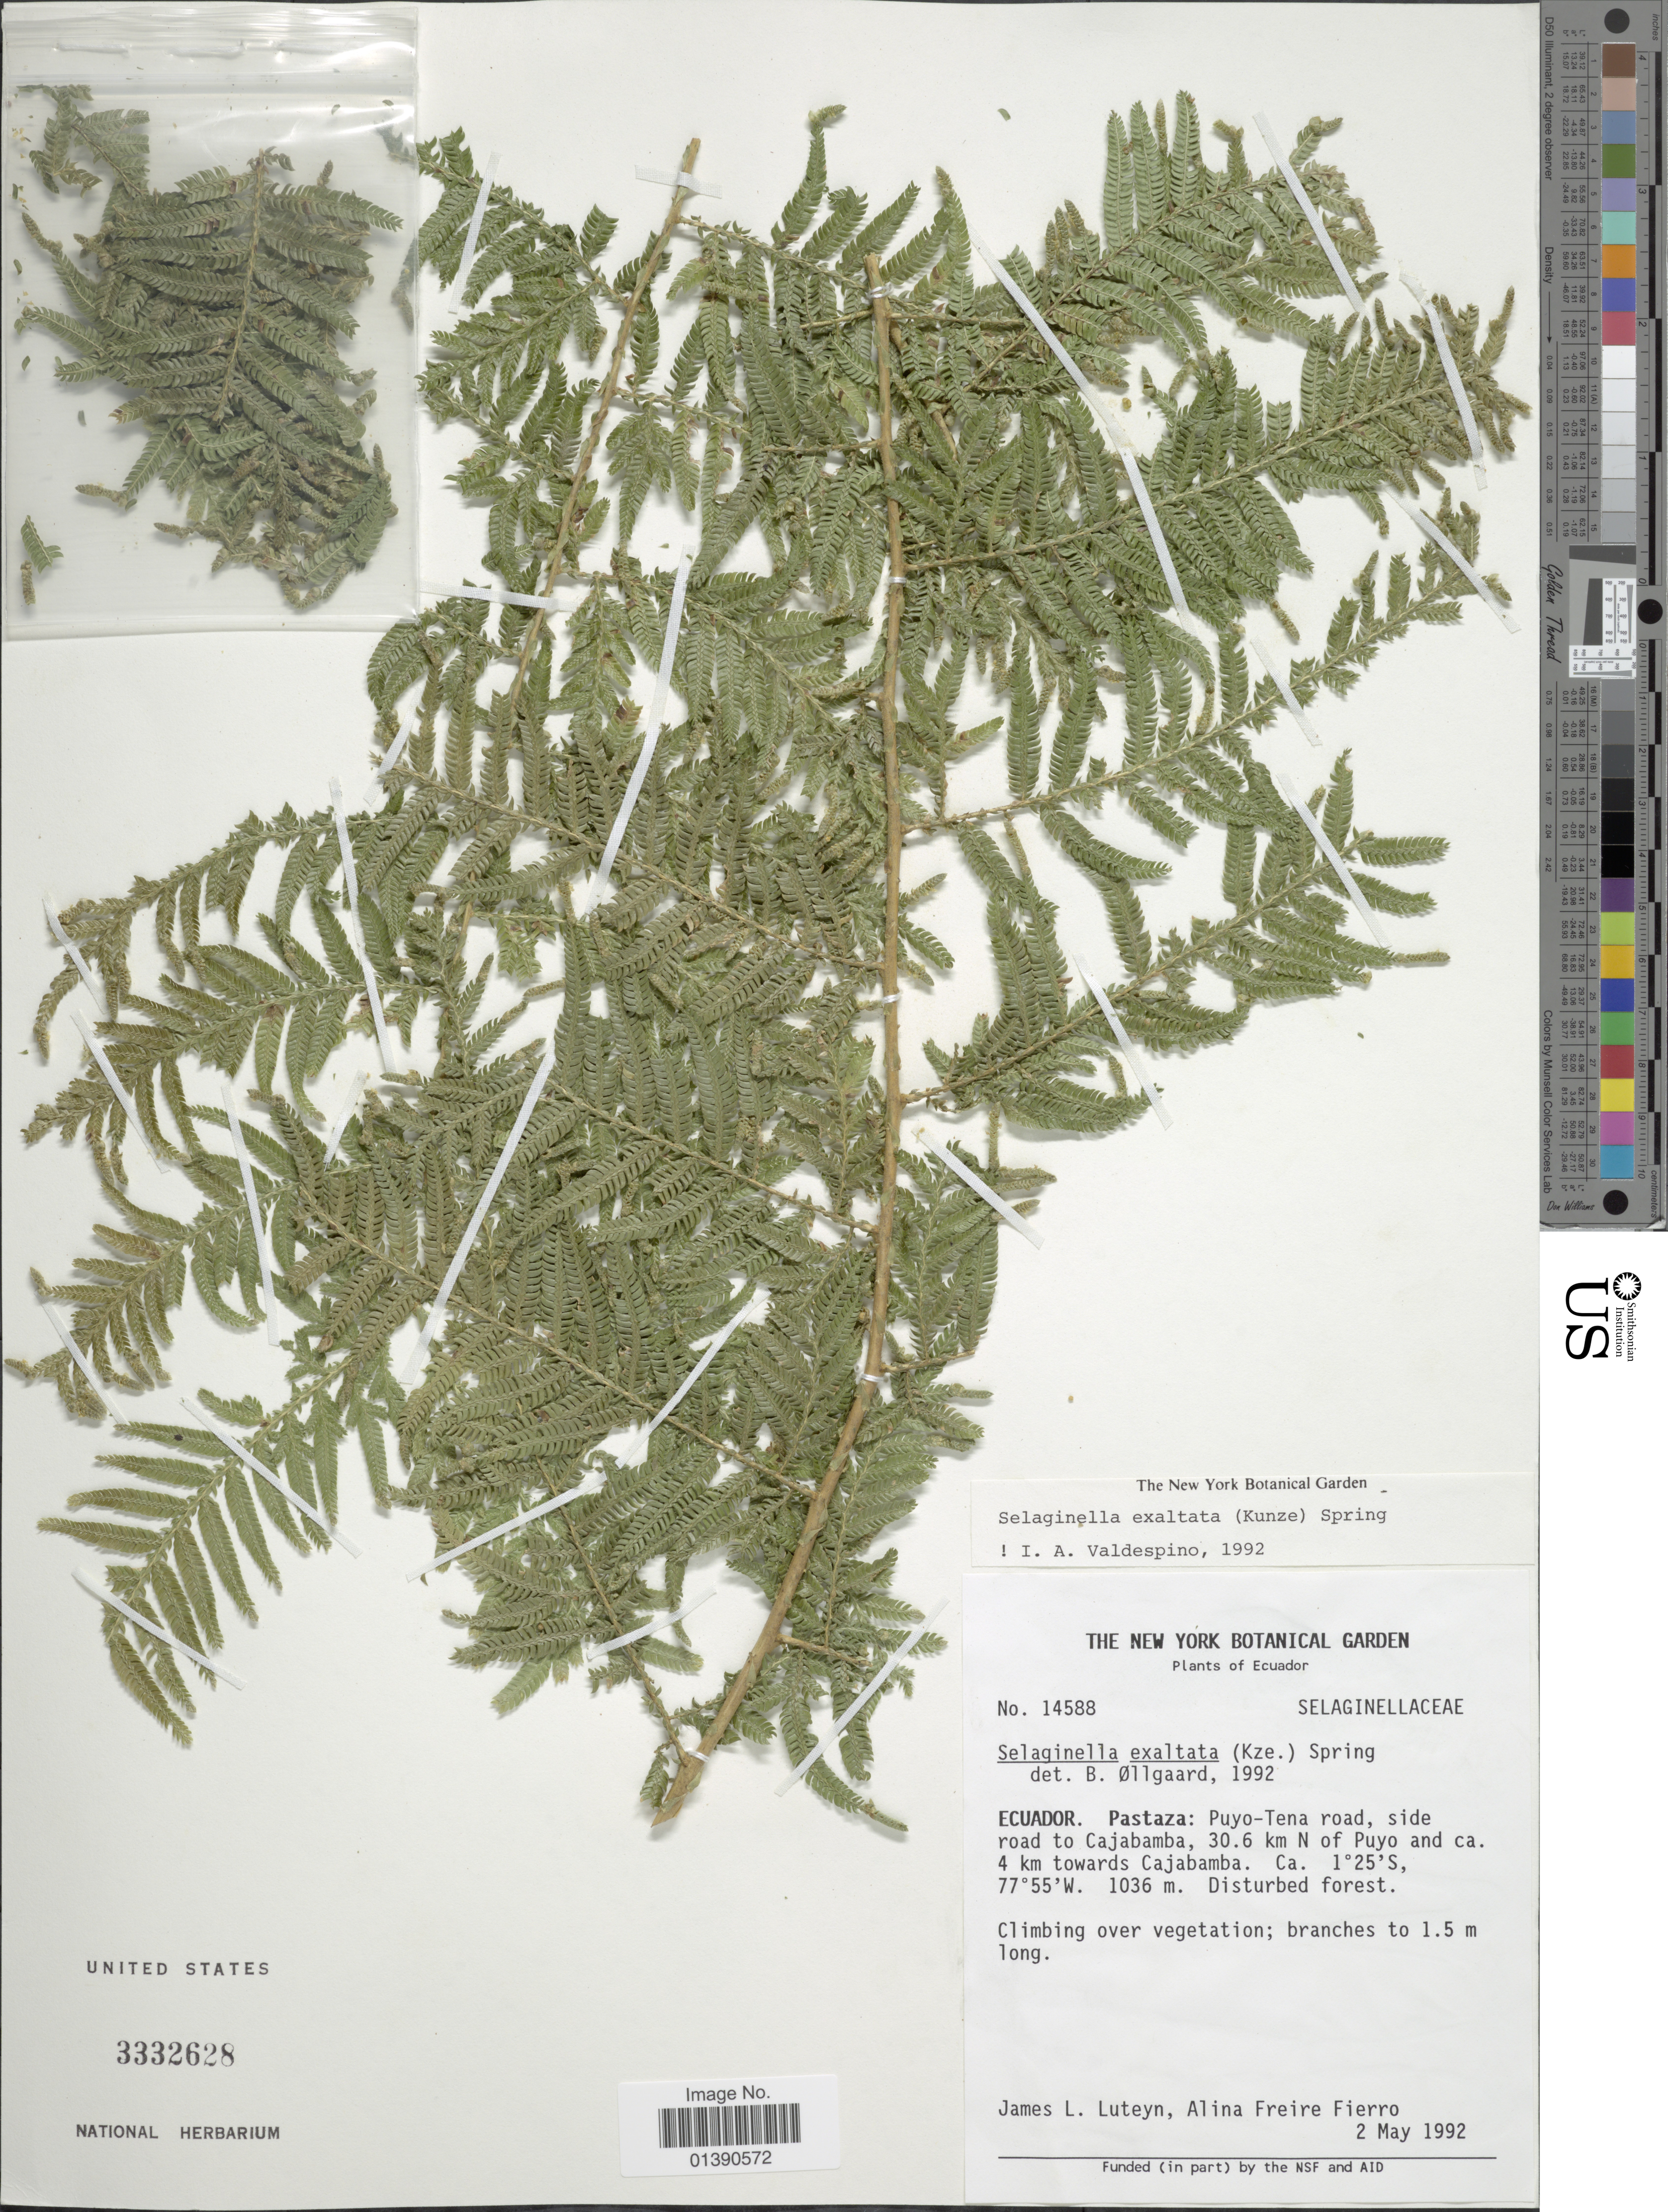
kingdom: Plantae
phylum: Tracheophyta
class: Lycopodiopsida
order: Selaginellales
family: Selaginellaceae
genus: Selaginella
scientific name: Selaginella exaltata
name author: (Kunze) Spring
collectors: J. L. Luteyn & A. Fierro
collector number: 14588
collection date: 1992-05-02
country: Ecuador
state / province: Pastaza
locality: Puyo-Tena road, side road to Cajabamba, 30.6 km N of Puyo and ca 4 km towards Cajabamba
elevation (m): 1036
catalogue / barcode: US 3332628